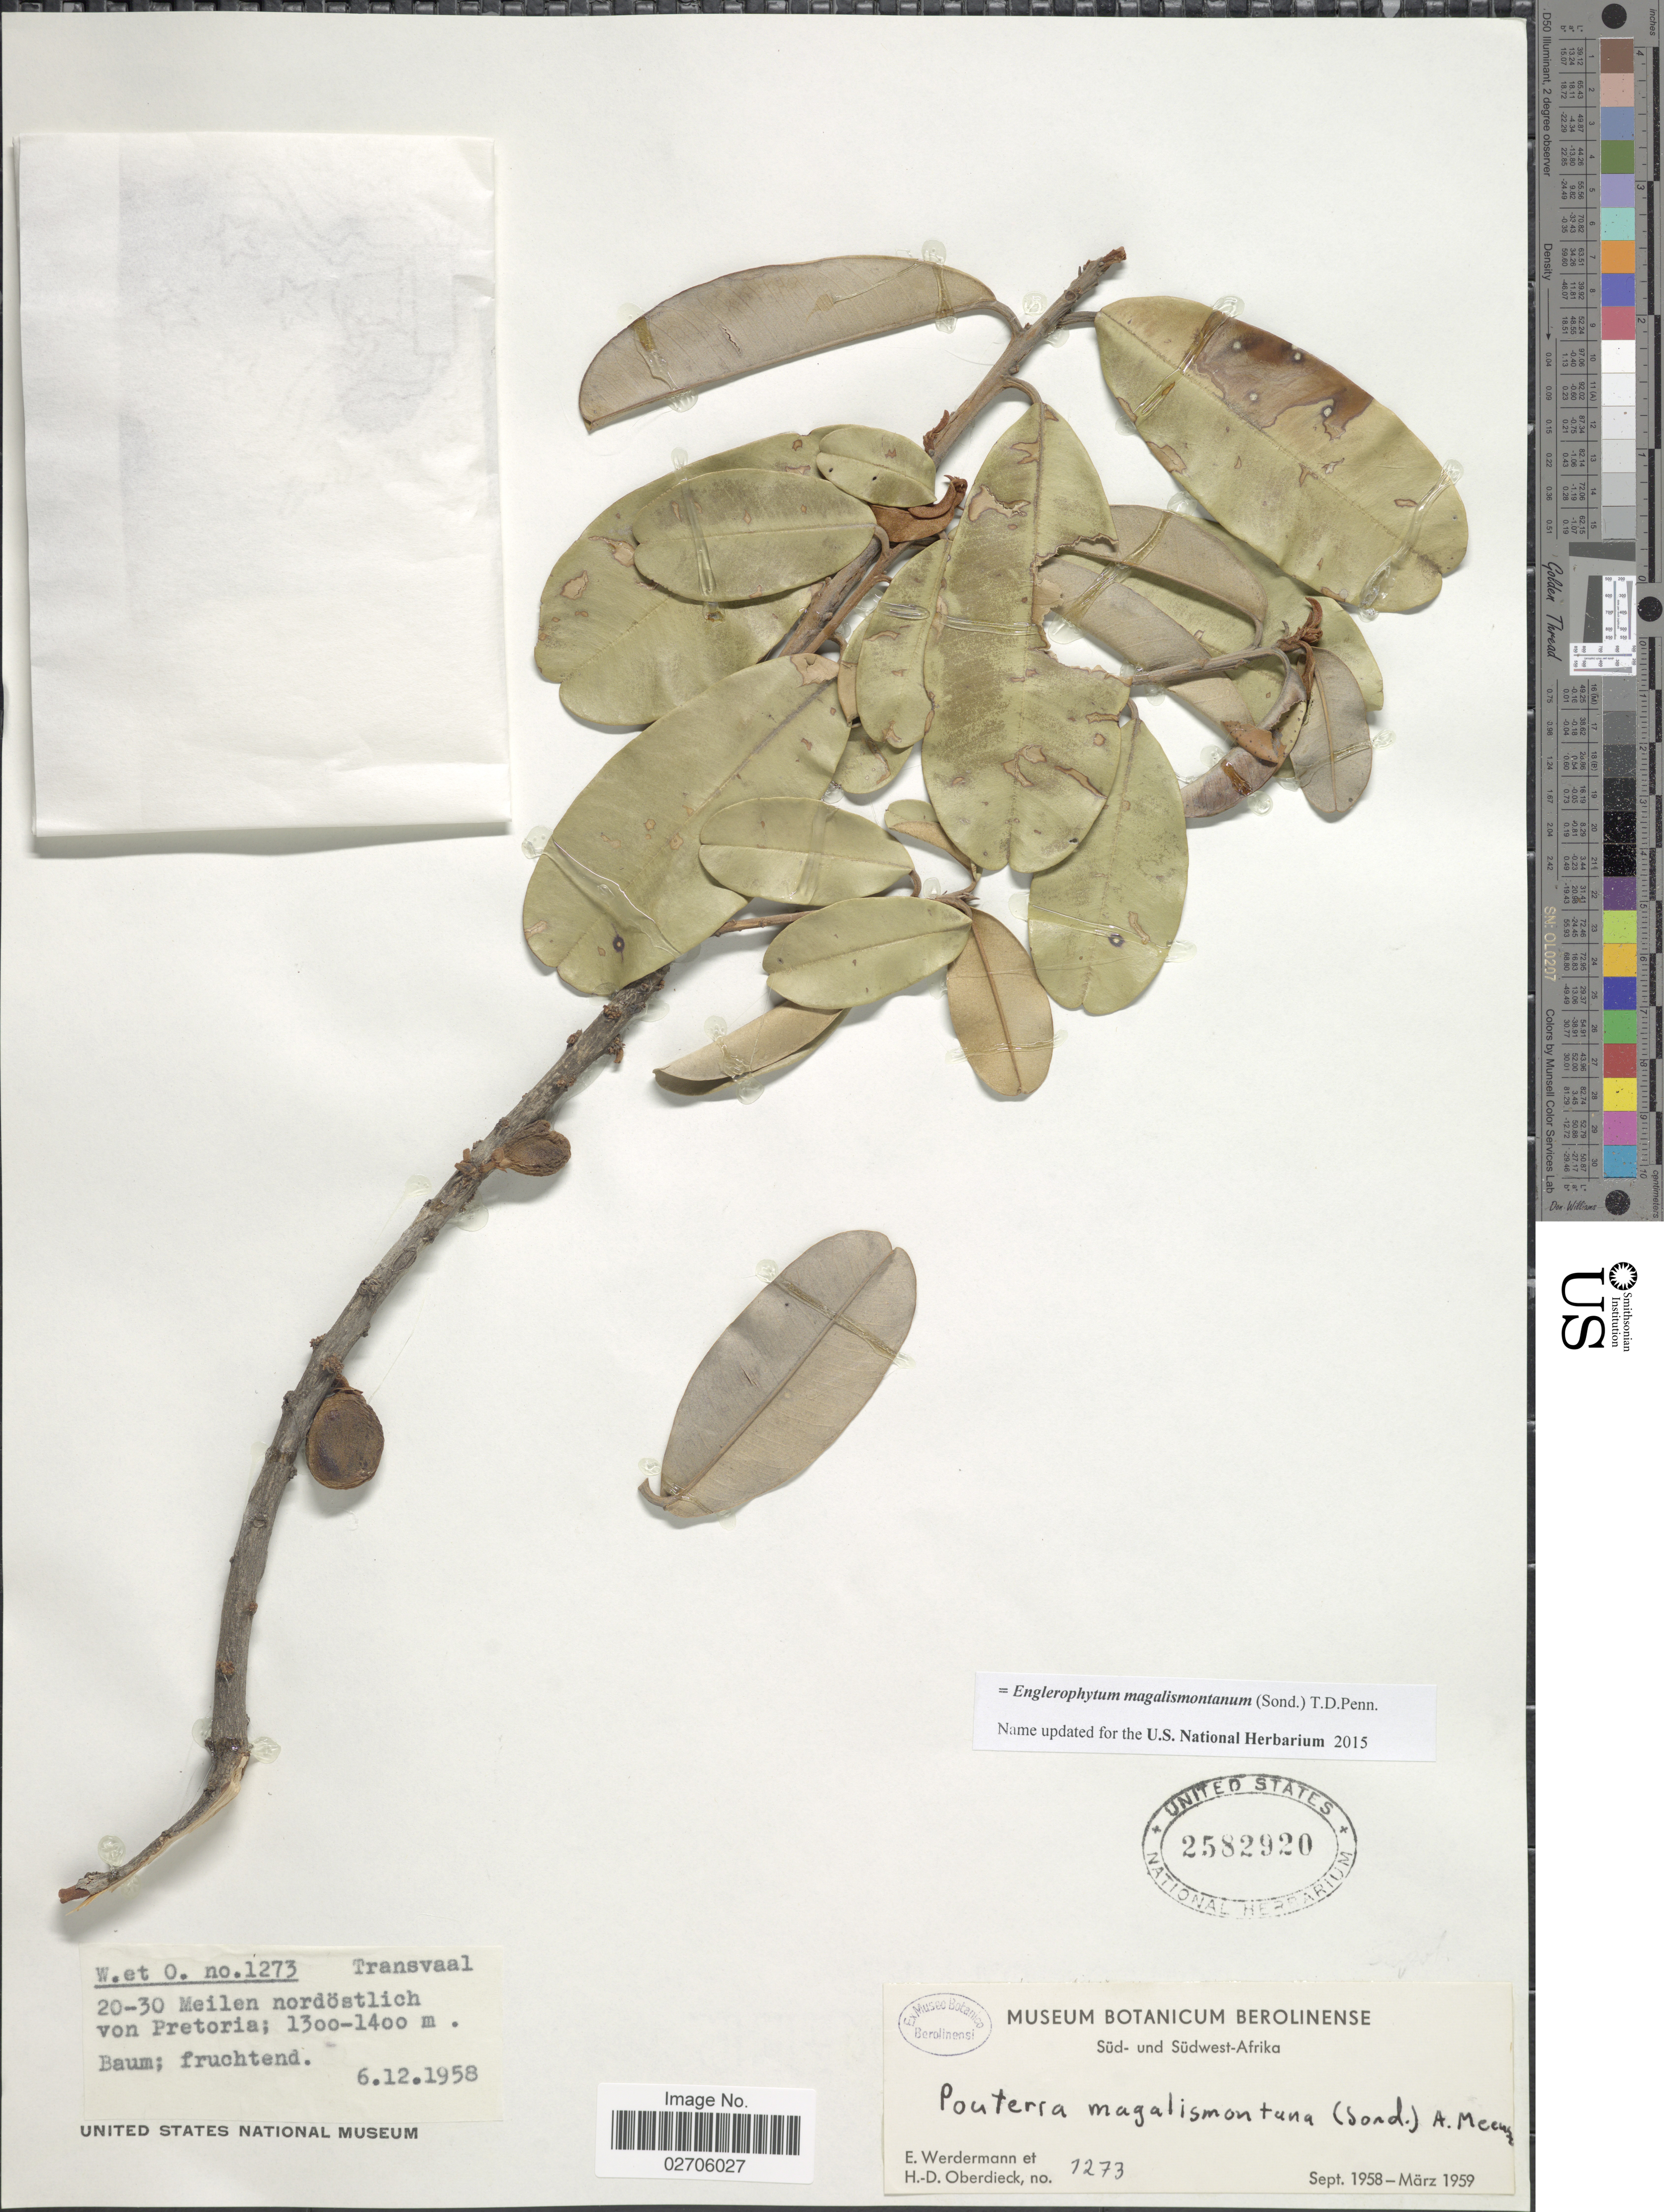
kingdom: Plantae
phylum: Tracheophyta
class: Magnoliopsida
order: Ericales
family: Sapotaceae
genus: Englerophytum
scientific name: Englerophytum magalismontanum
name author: (Sond.) T.D. Penn.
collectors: E. Werdermann & H. Oberdieck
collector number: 1273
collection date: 1958-12-06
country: South Africa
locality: Süd- und Südwest-Afrika. Transvaal. 20-30 Meilen nordöstlich von Pretoria.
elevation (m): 1300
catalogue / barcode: US 2582920